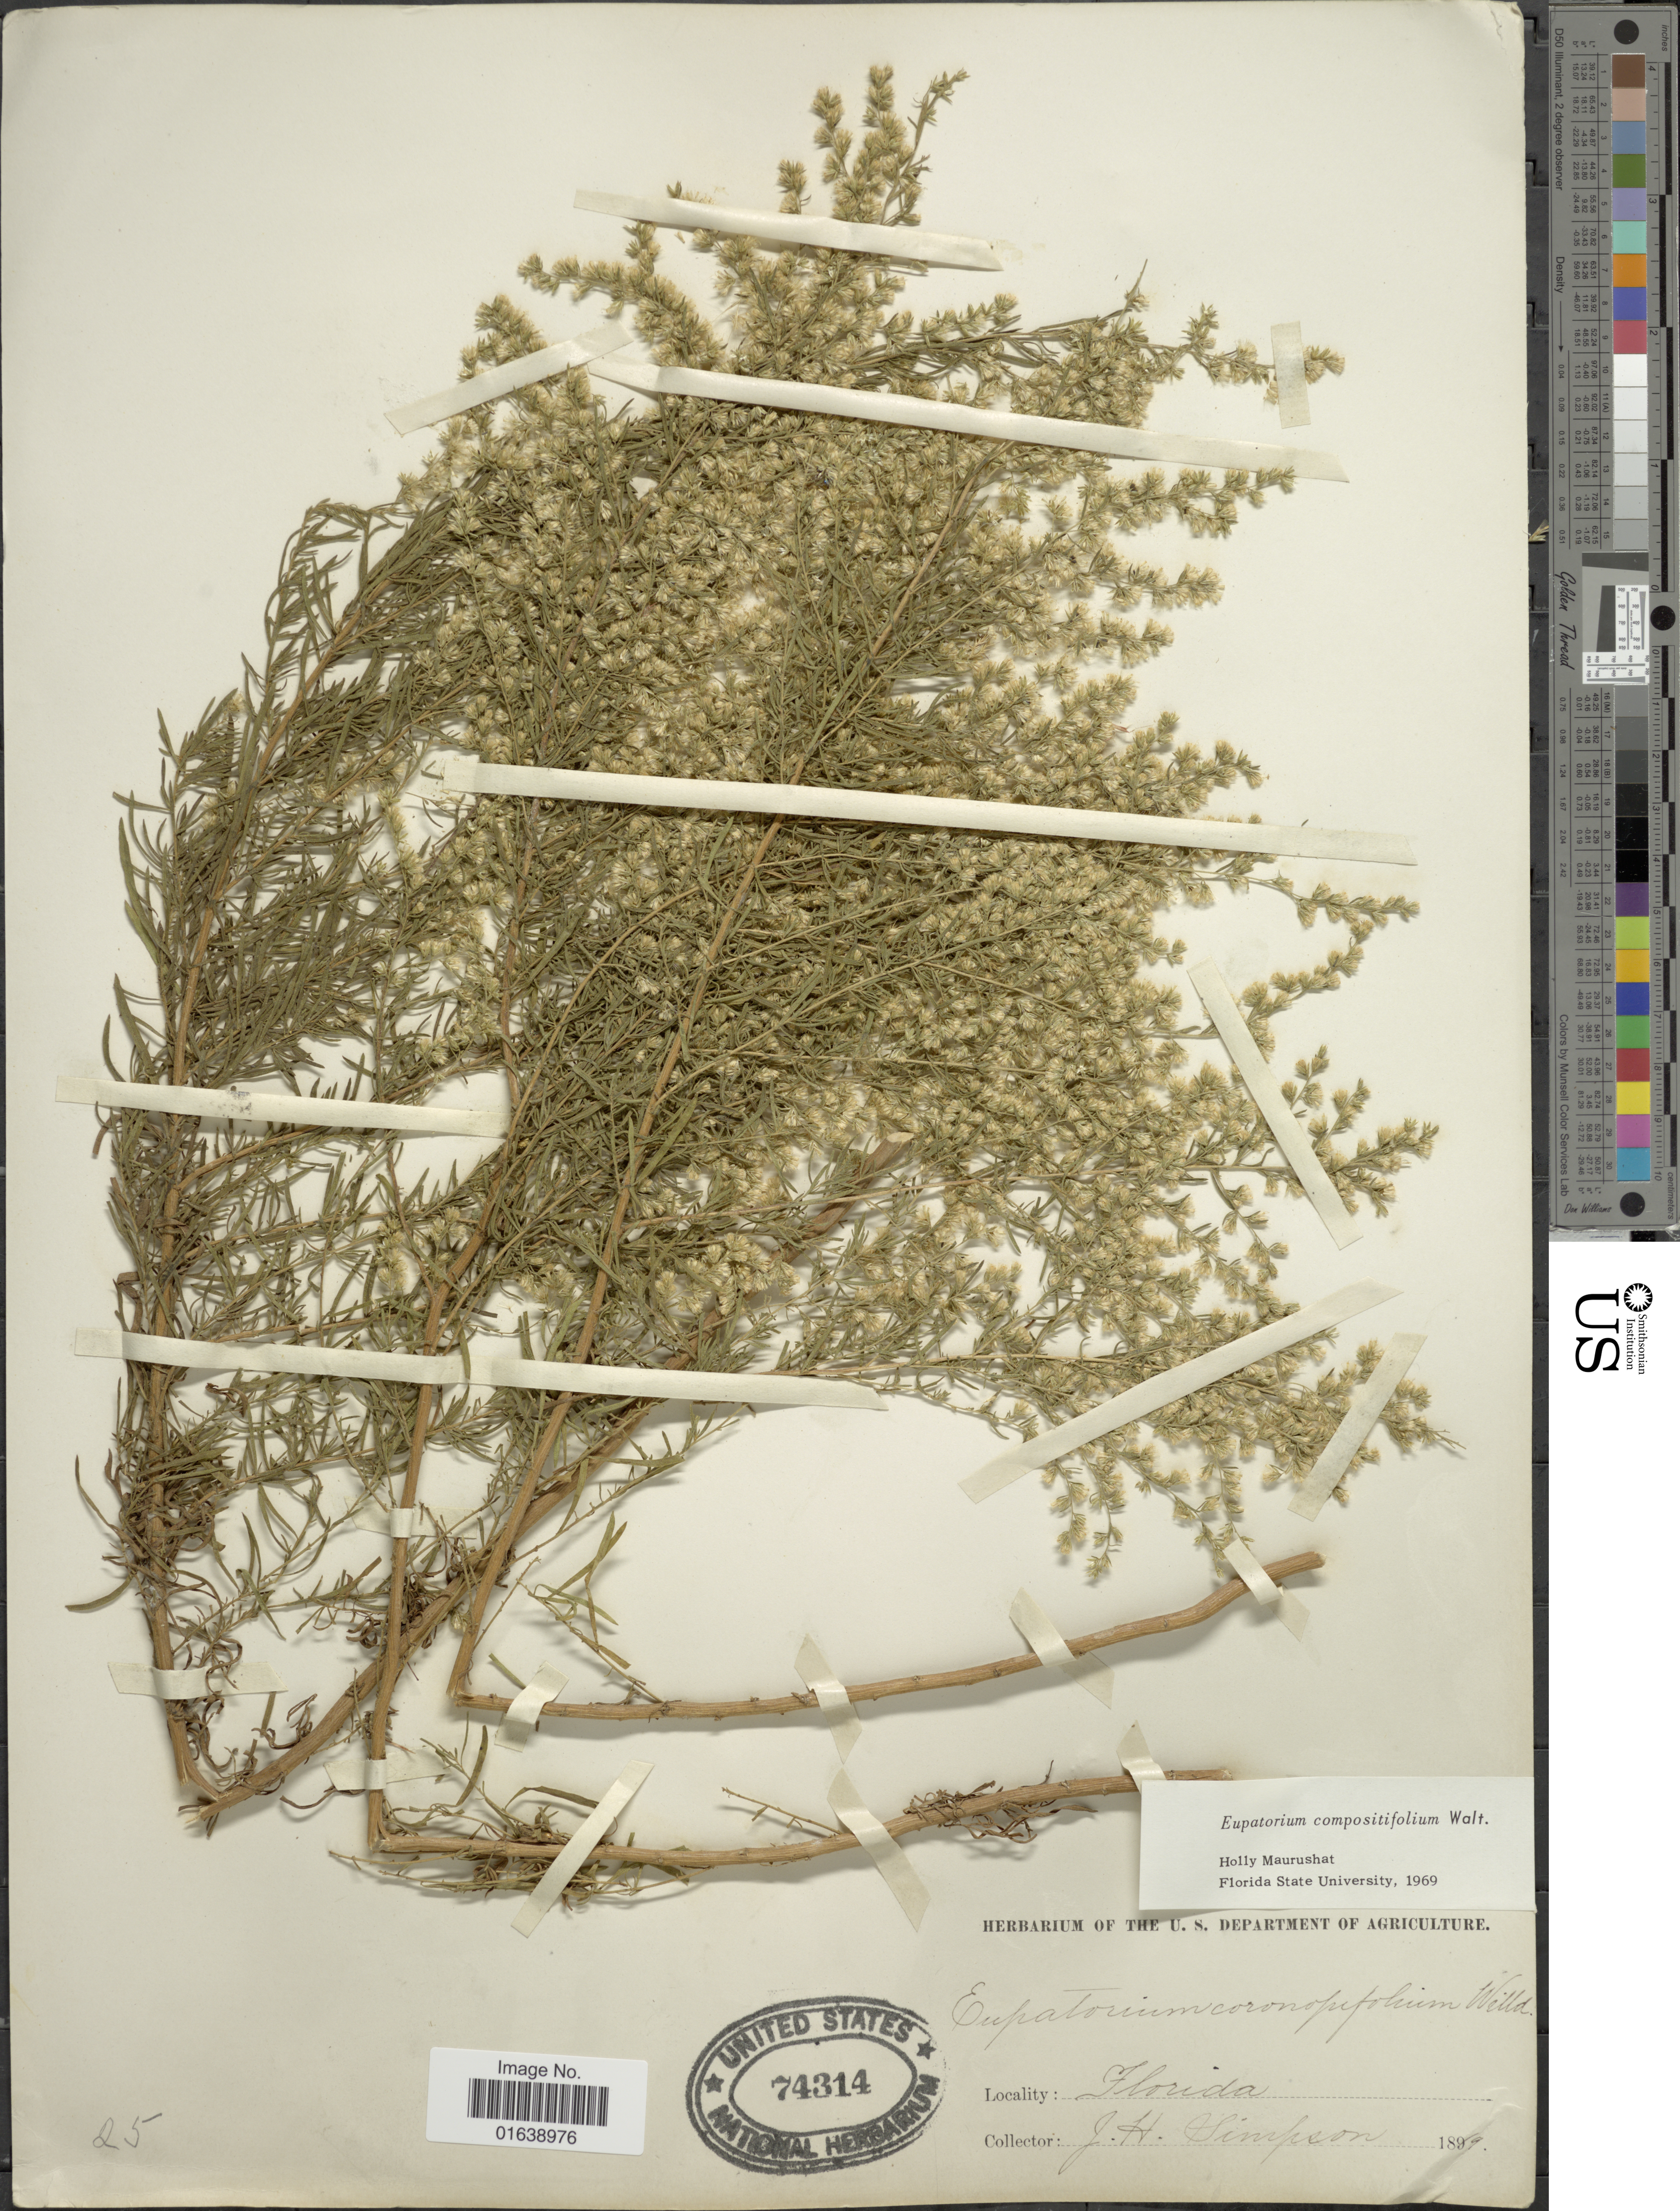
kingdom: Plantae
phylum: Tracheophyta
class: Magnoliopsida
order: Asterales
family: Asteraceae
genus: Eupatorium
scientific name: Eupatorium compositifolium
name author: Walter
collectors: J. H. Simpson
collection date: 1899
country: United States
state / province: Florida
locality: Florida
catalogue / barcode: US 74314